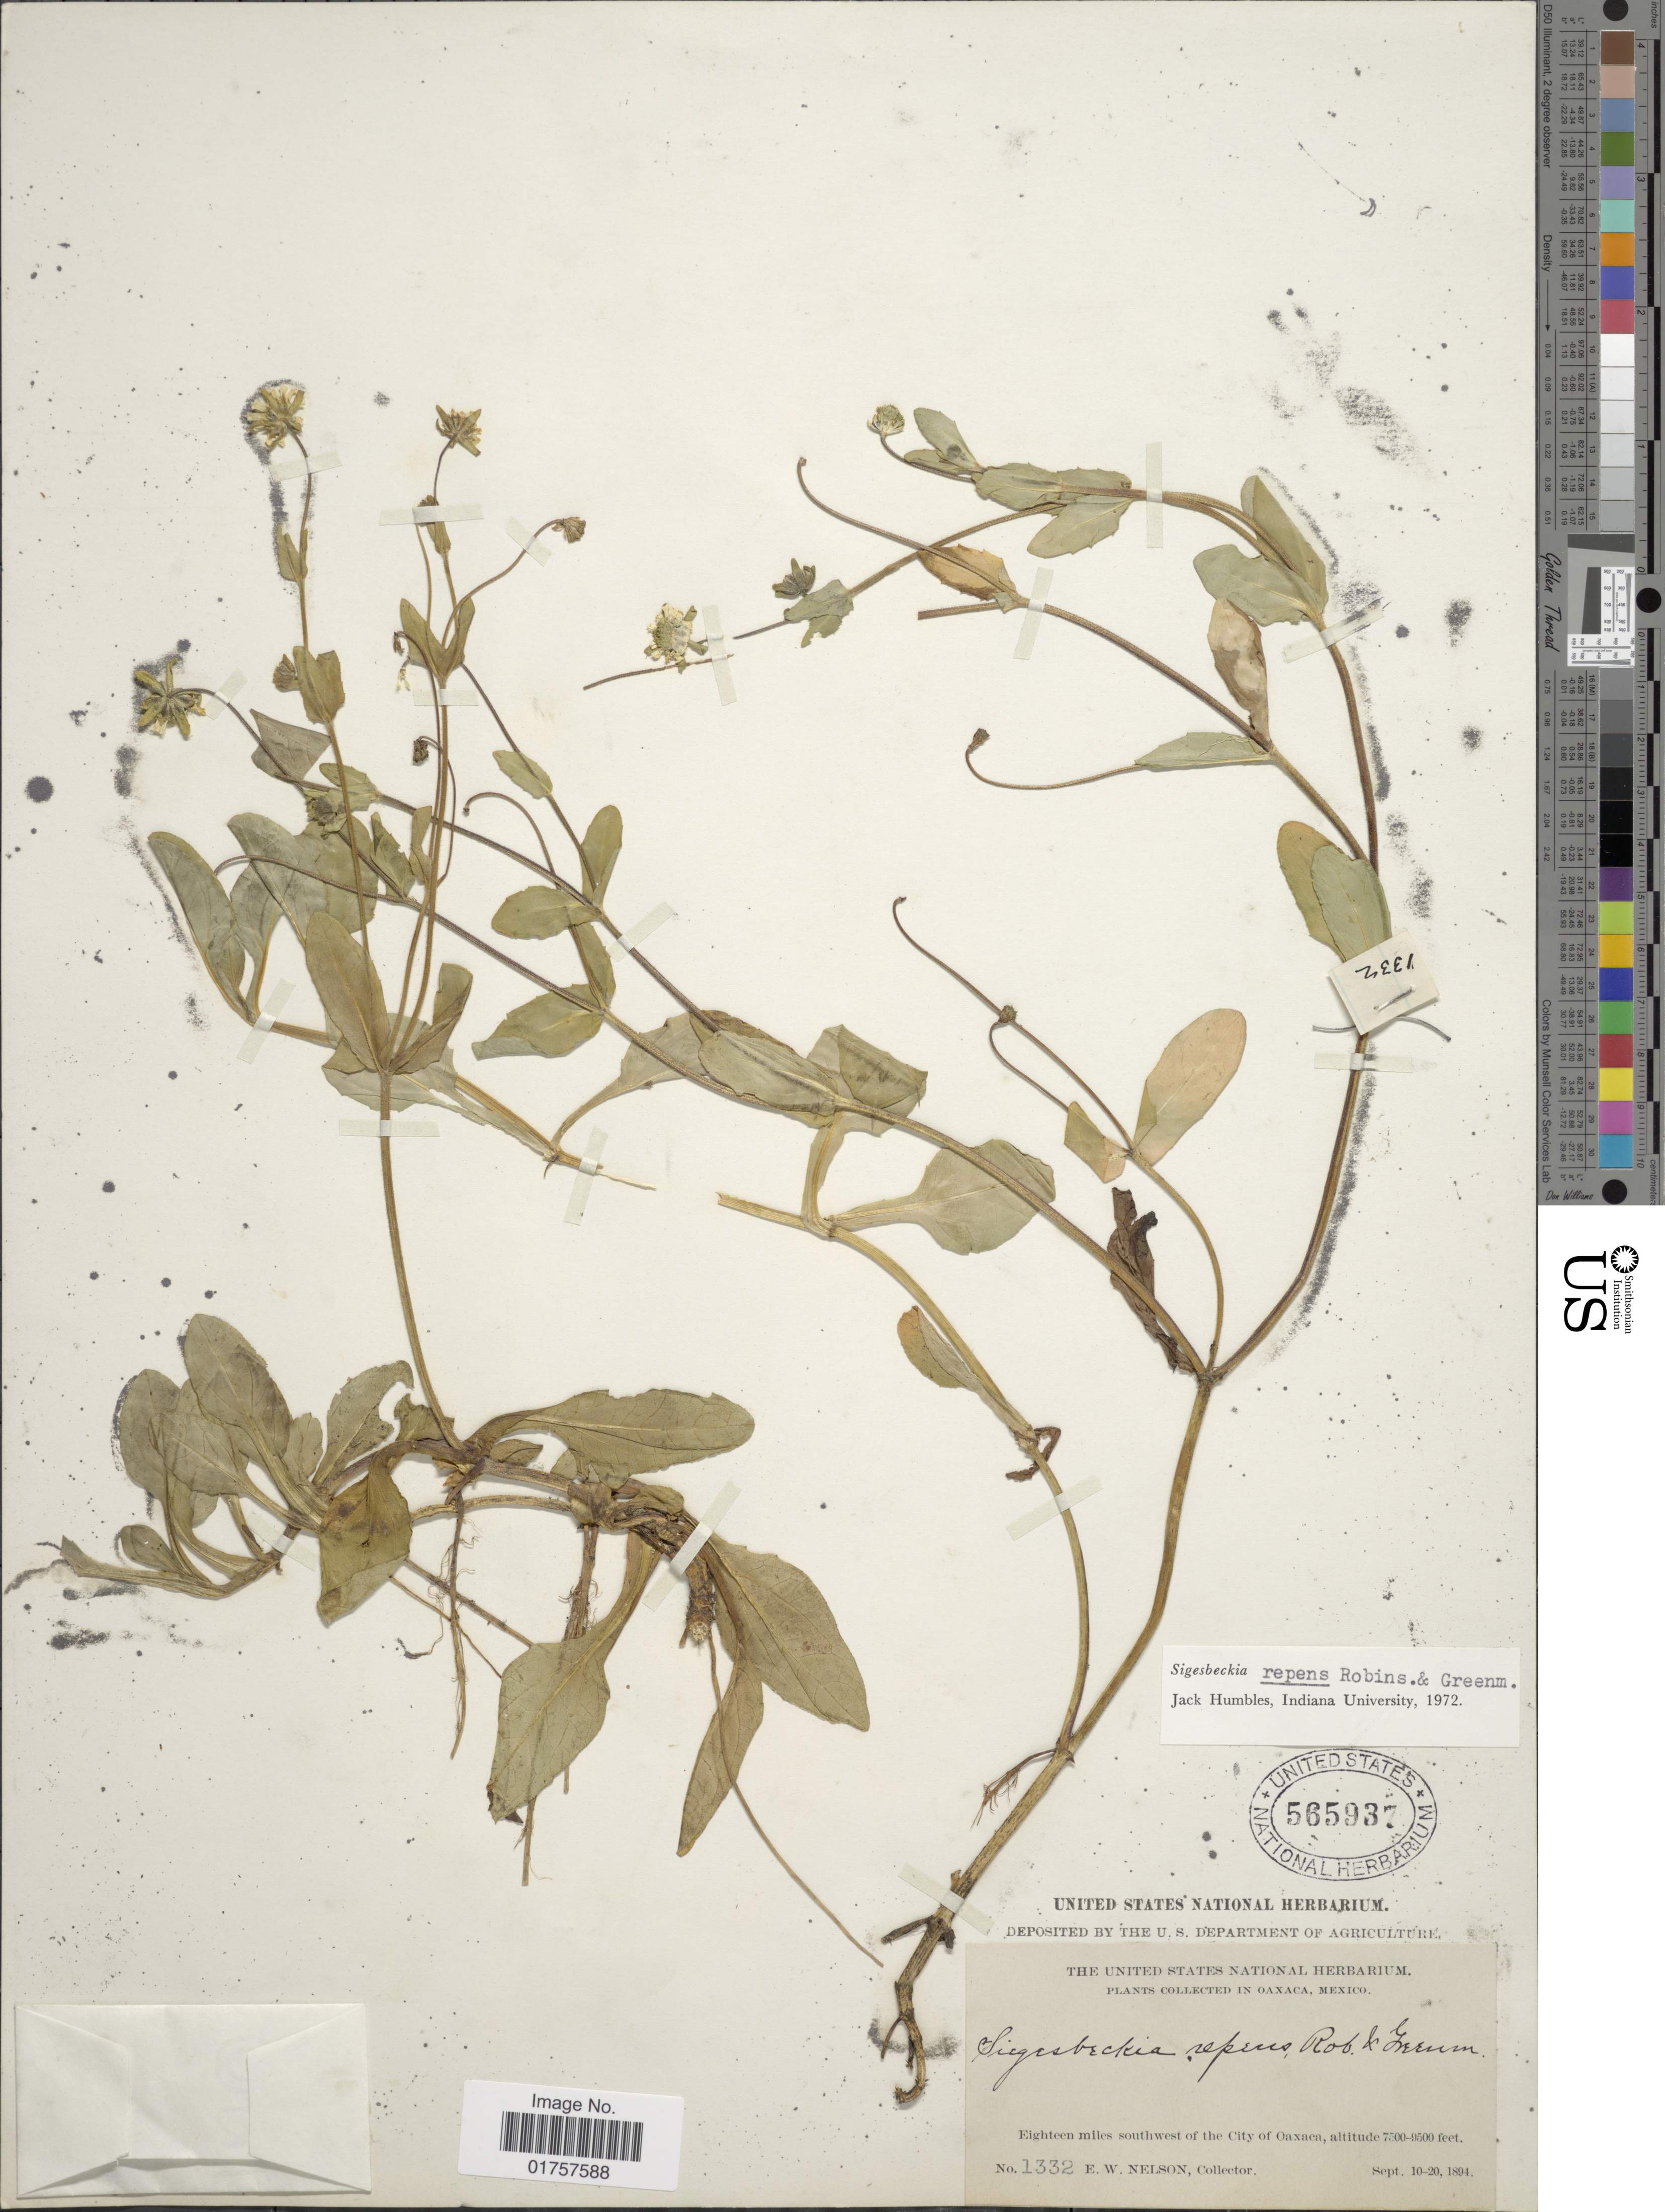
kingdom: Plantae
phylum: Tracheophyta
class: Magnoliopsida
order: Asterales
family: Asteraceae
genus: Sigesbeckia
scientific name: Sigesbeckia repens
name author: B.L. Rob. & Greenm.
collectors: E. W. Nelson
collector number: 1332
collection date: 1894-09-10/1894-09-20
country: Mexico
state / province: Oaxaca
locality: Eighteen miles southwest of the City of Oaxaca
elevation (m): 2286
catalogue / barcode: US 565937